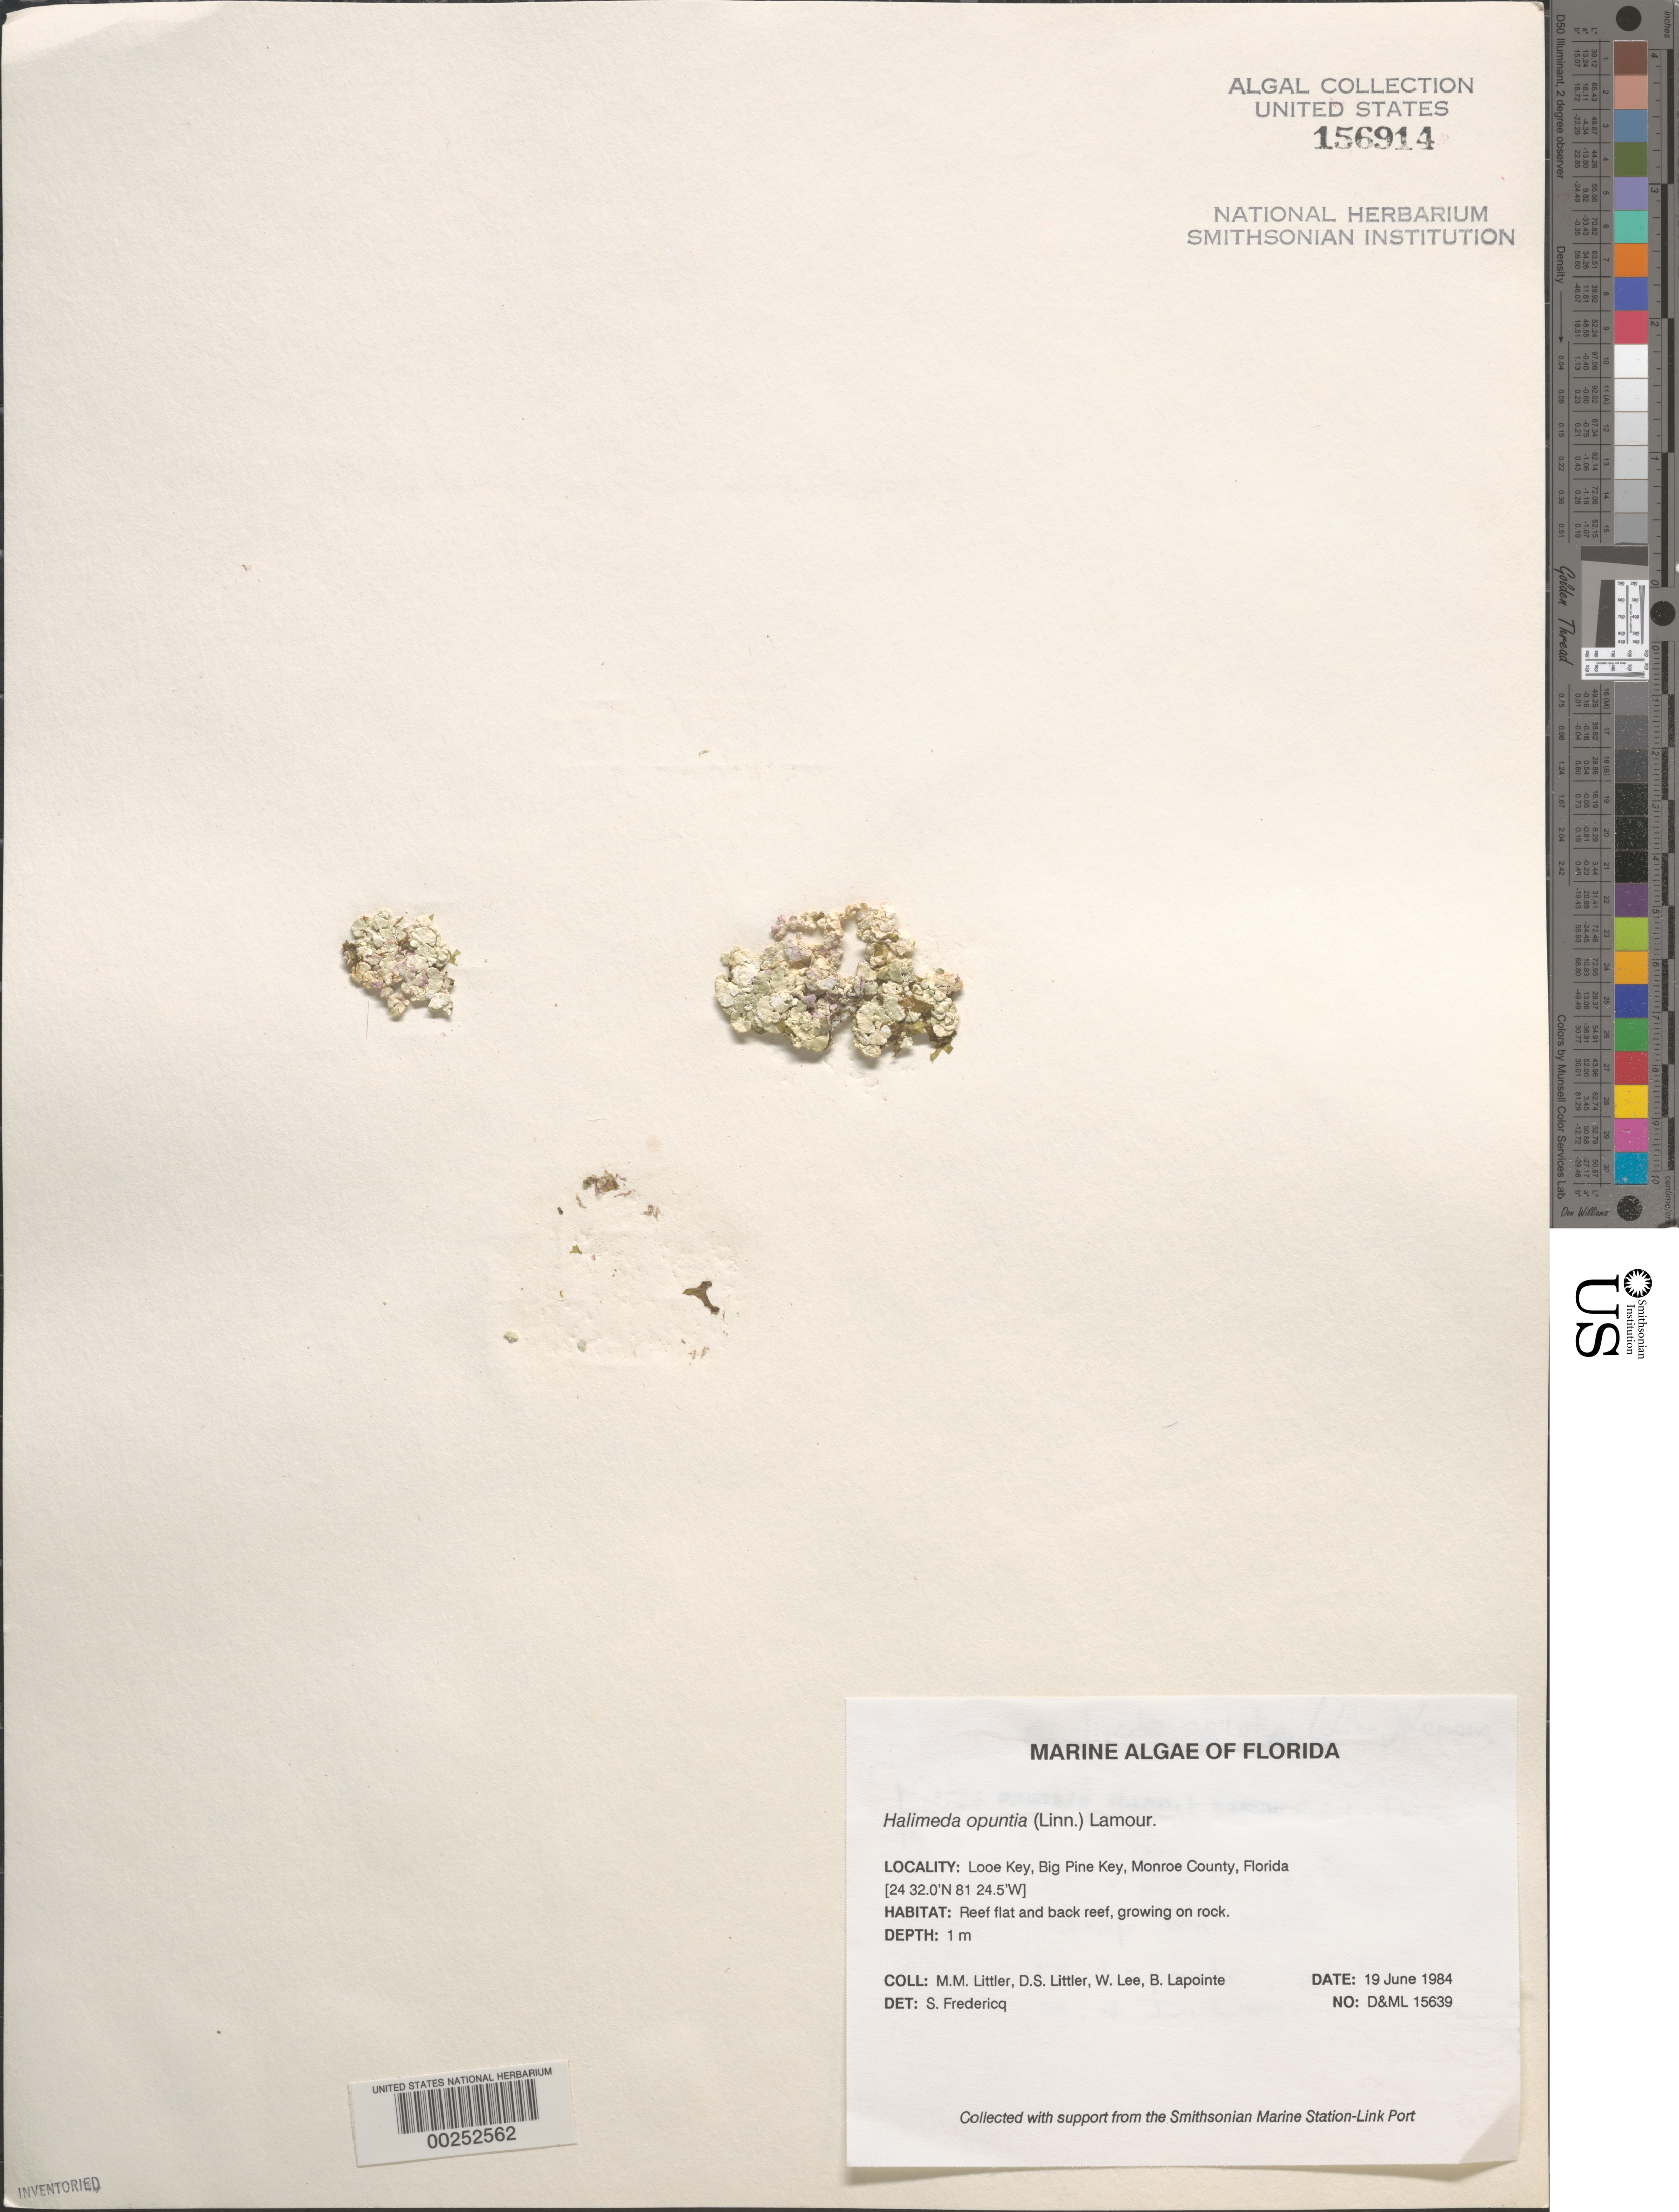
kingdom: Plantae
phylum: Chlorophyta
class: Ulvophyceae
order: Bryopsidales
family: Halimedaceae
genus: Halimeda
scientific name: Halimeda opuntia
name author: (L.) J.V.Lamouroux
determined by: Fredericq, S.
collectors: M. M. Littler, D. S. Littler, W. Lee & B. Lapointe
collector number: D&ML 15639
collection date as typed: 19 Jun 1984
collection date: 1984-06-19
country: United States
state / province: Florida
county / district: Monroe County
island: Looe Key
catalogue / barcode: US 156914